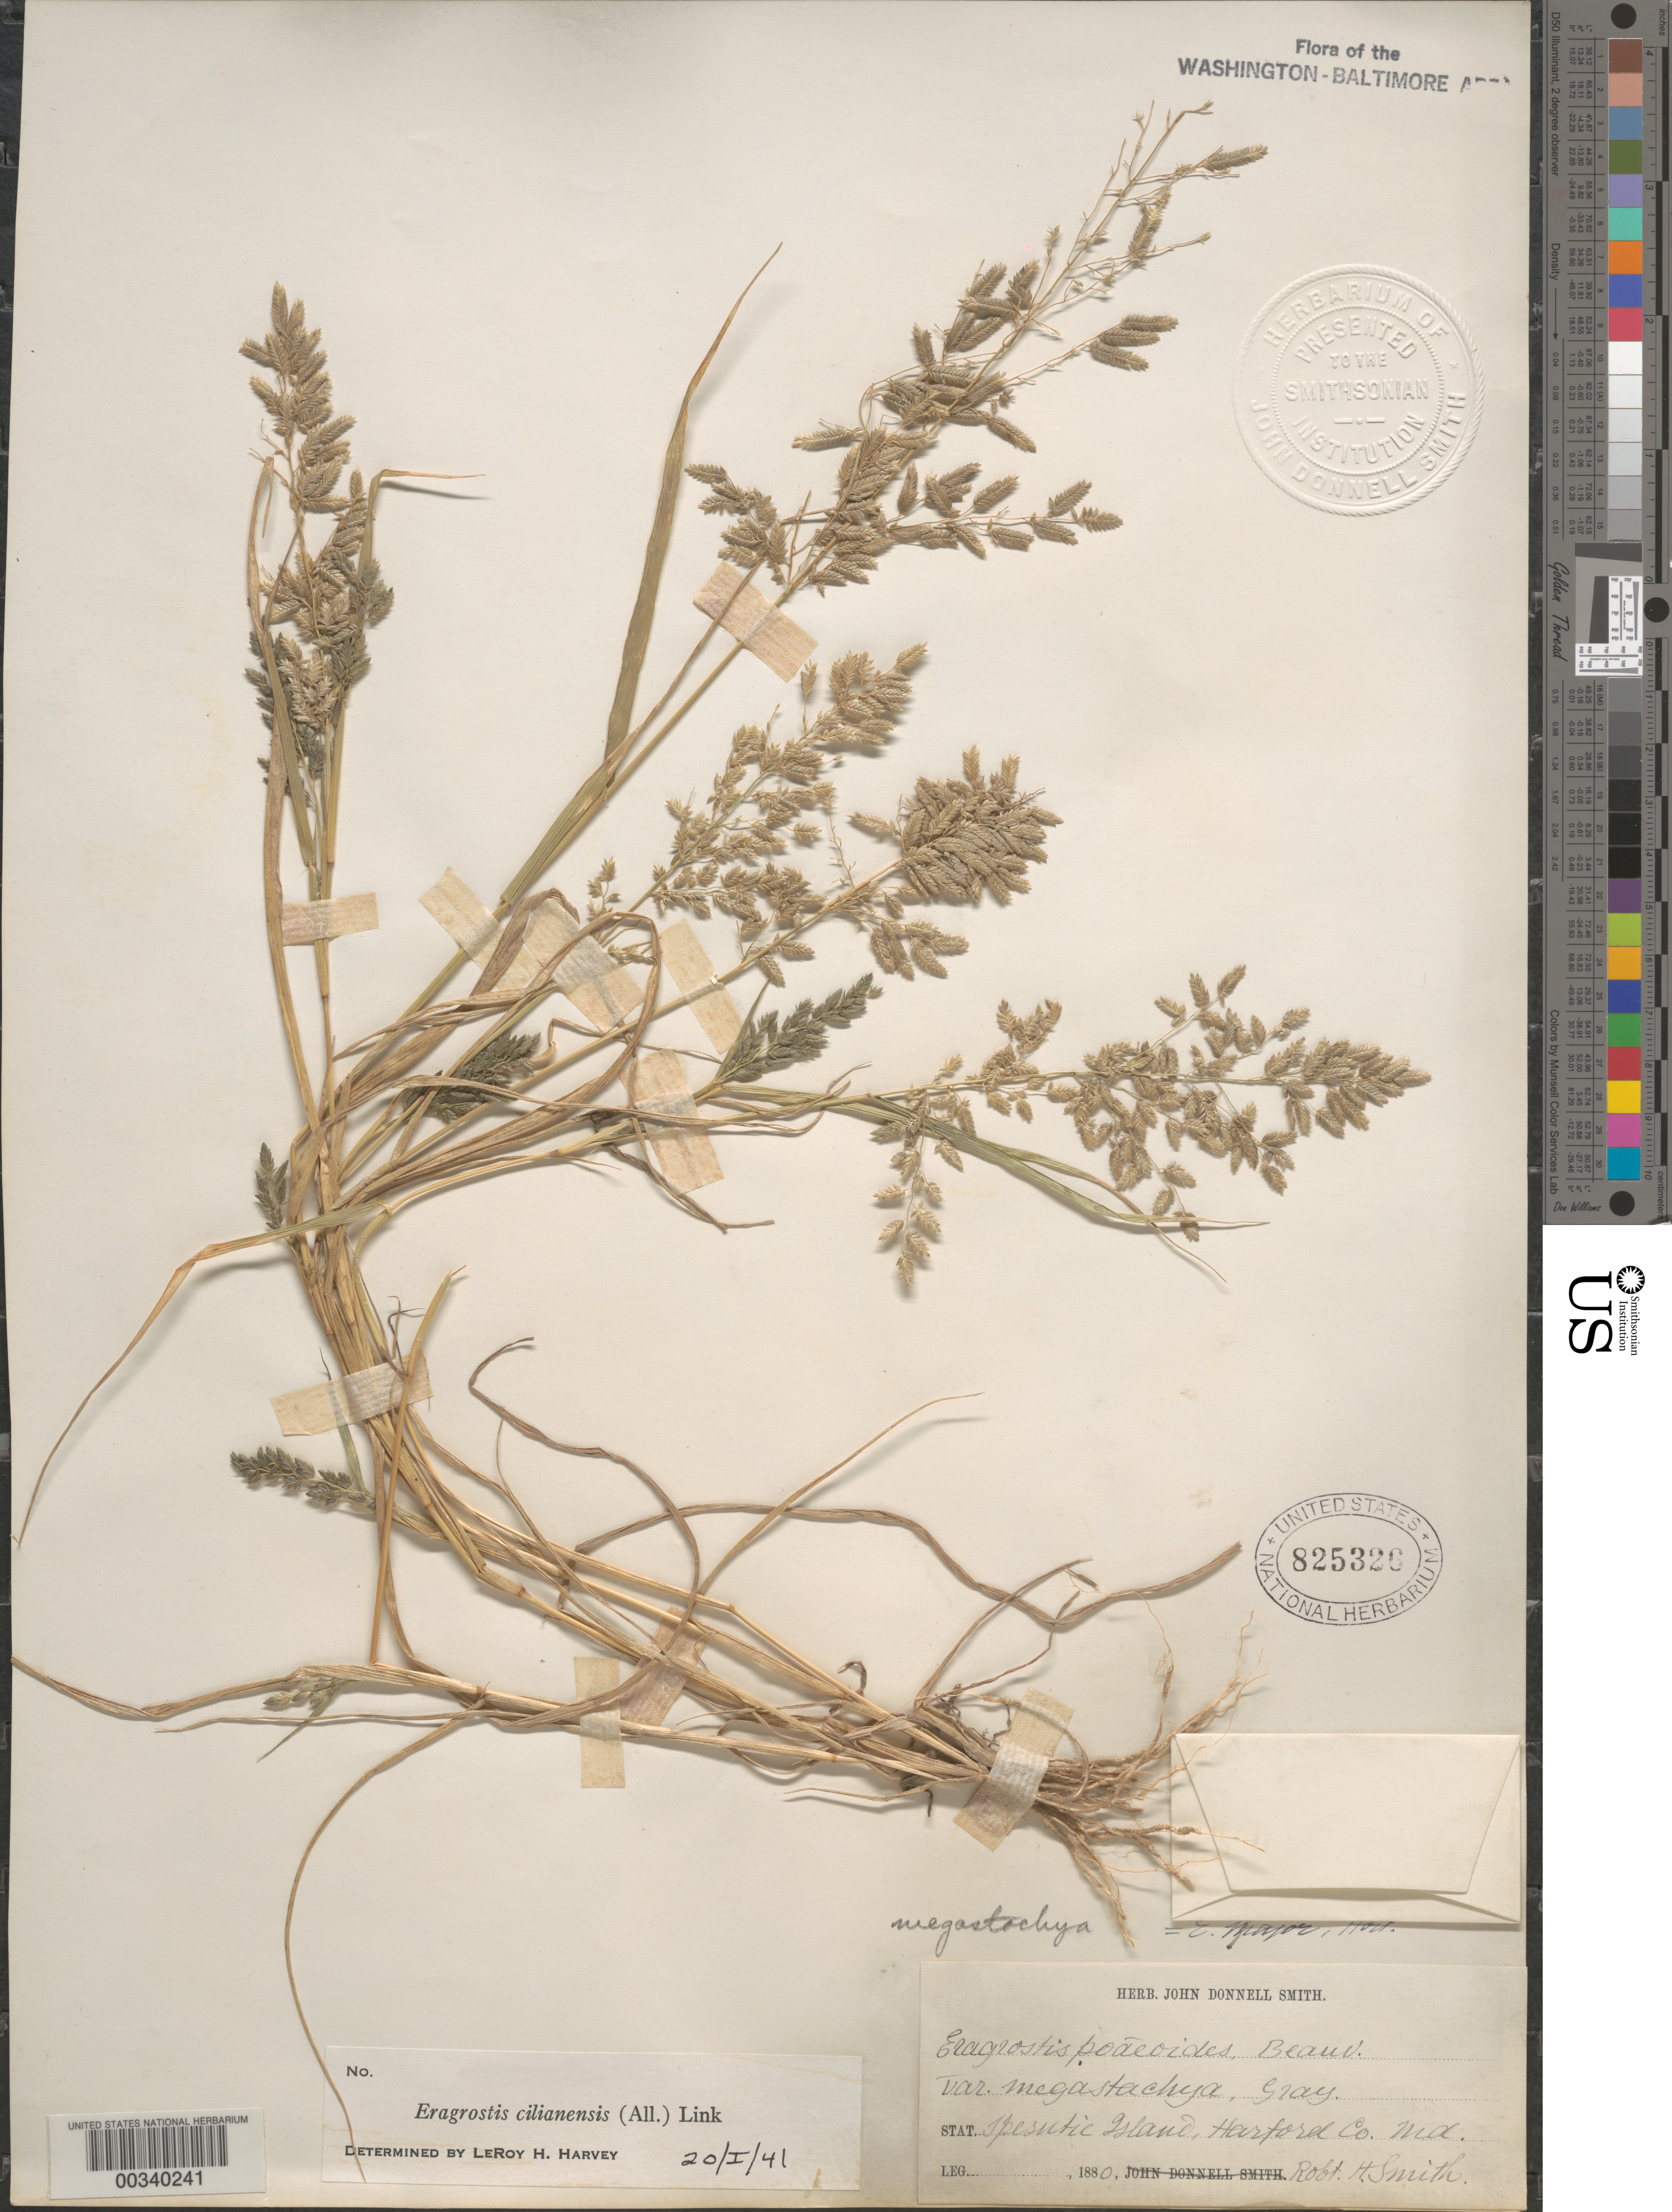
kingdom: Plantae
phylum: Tracheophyta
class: Liliopsida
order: Poales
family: Poaceae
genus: Eragrostis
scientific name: Eragrostis cilianensis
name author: (Bellardi) Vignolo ex Janch.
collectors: R. H. Smith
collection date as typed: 1880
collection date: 1880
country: United States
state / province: Maryland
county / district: Harford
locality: Spesutie Island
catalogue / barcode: US 825326